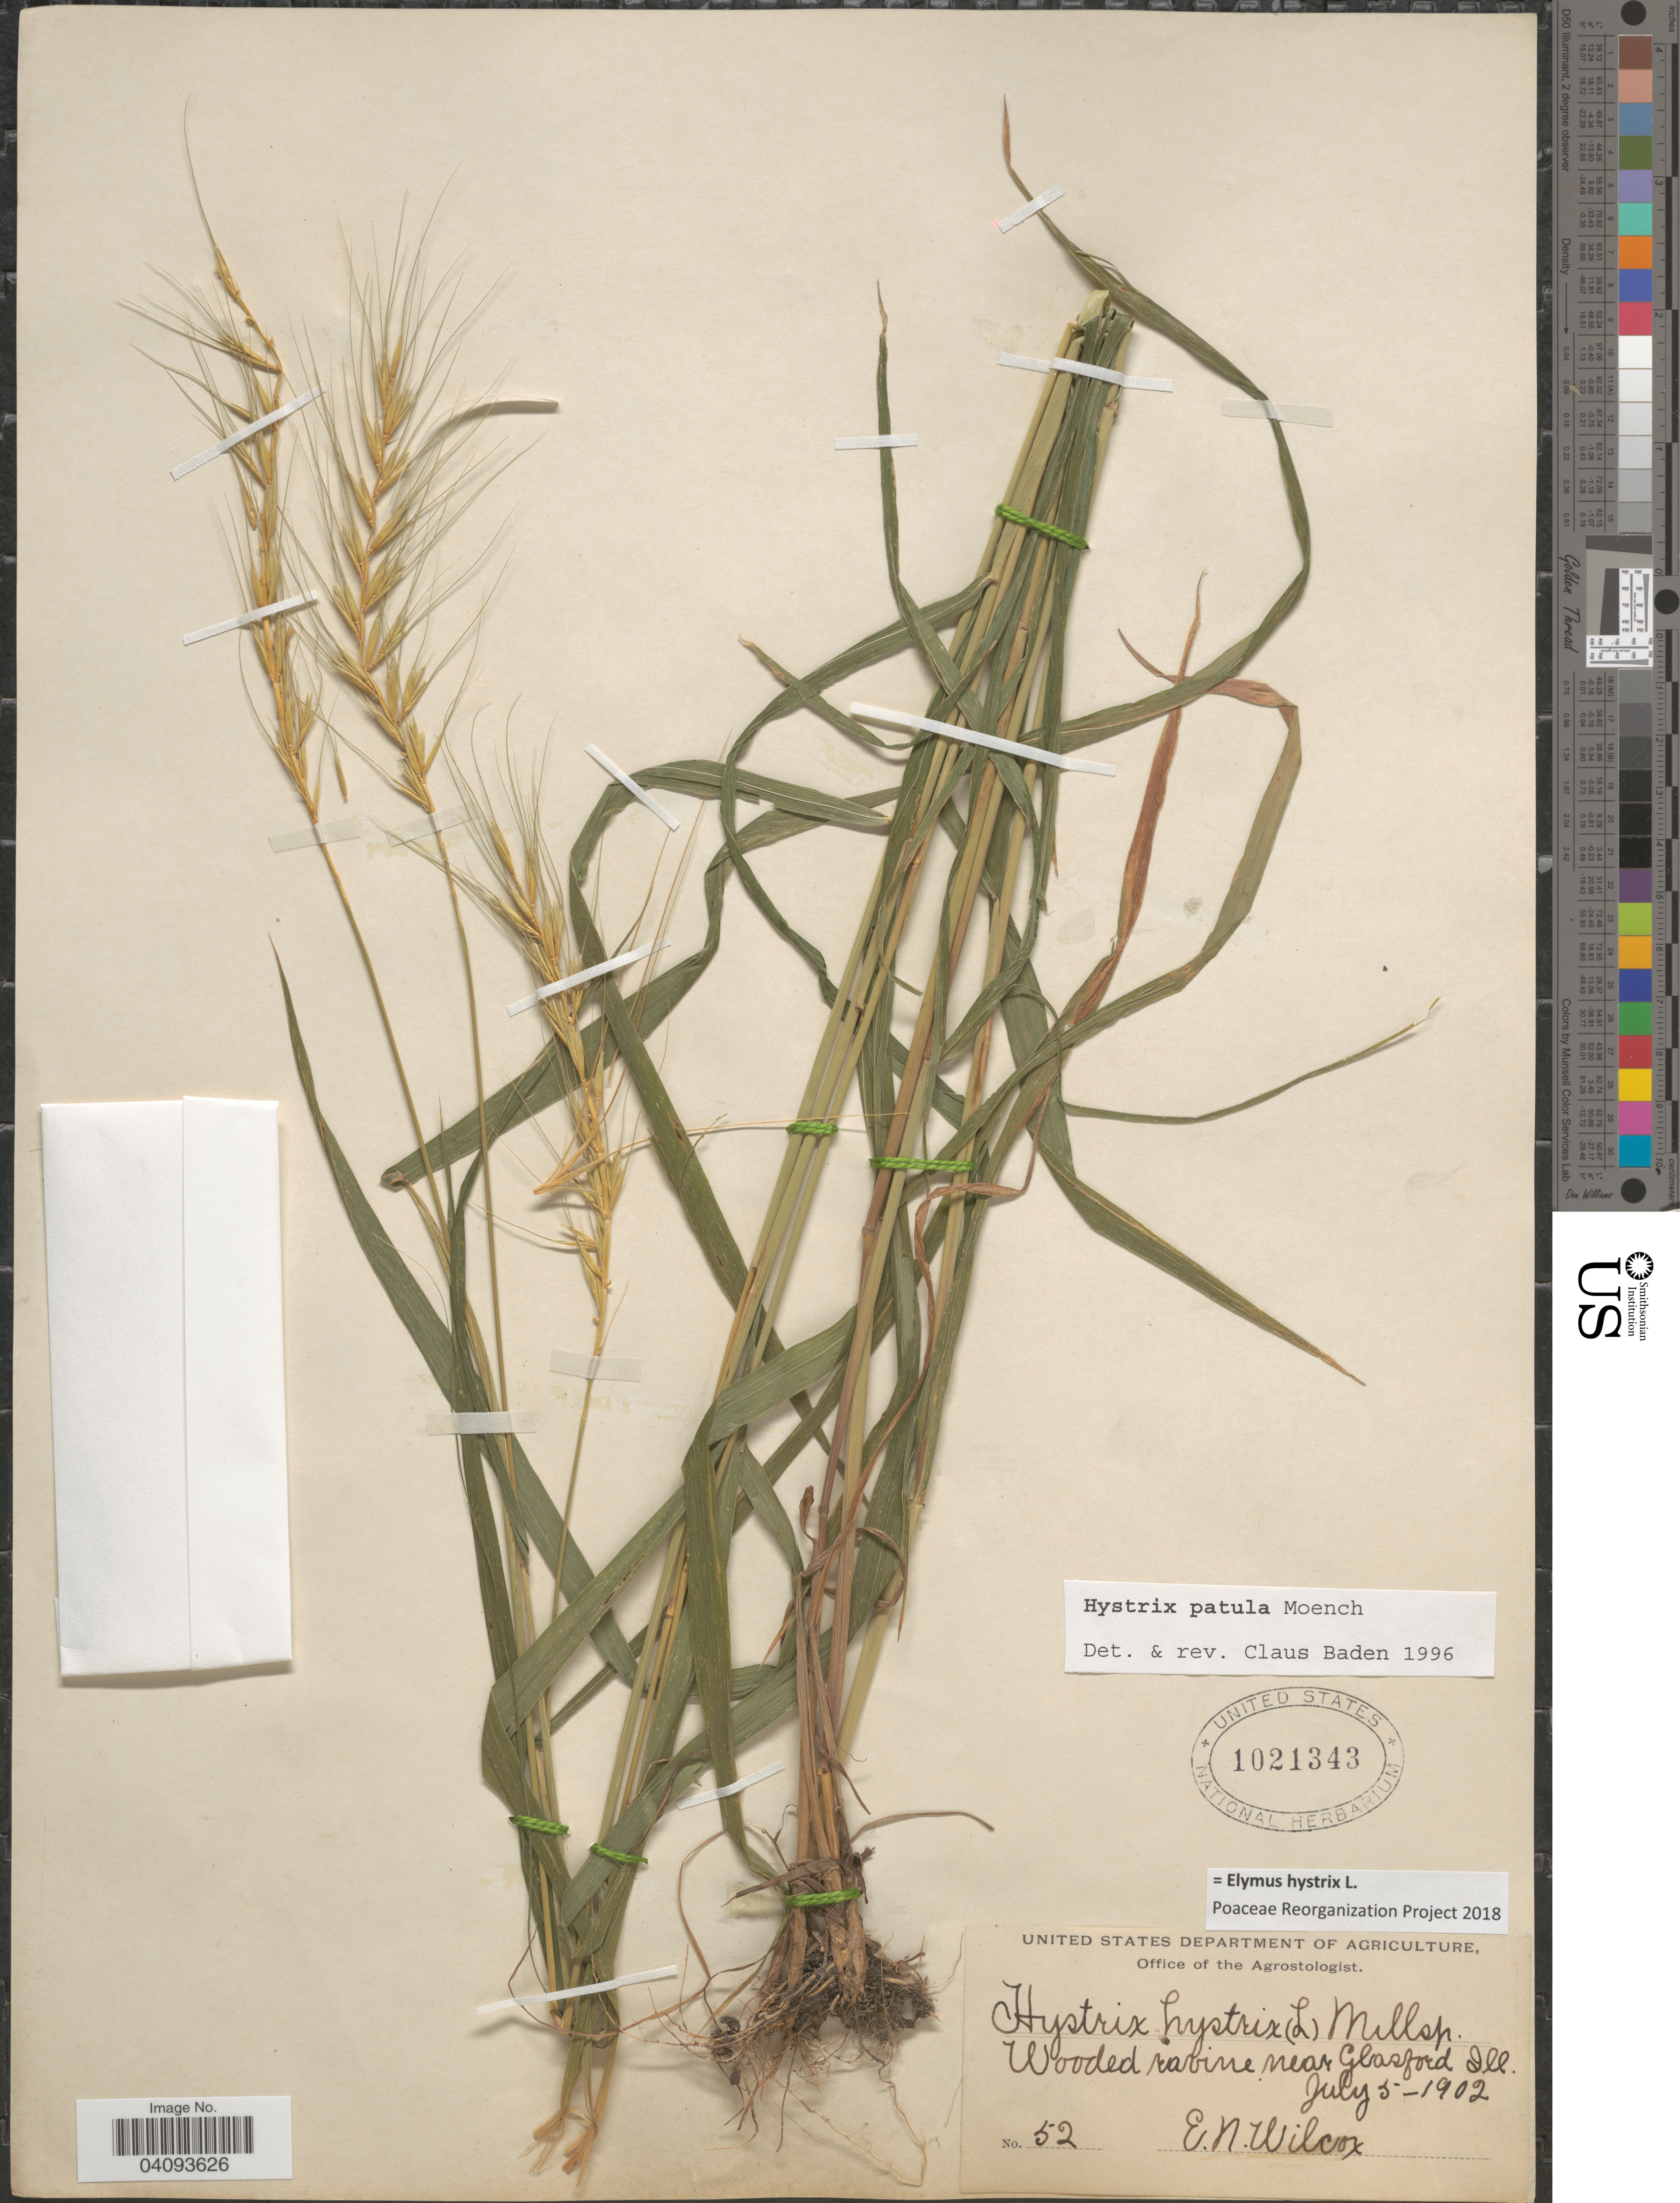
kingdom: Plantae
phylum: Tracheophyta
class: Liliopsida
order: Poales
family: Poaceae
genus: Elymus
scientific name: Elymus hystrix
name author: L.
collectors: E. Wilcox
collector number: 52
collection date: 1902-07-05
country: United States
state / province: Illinois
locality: Wooded ravine near Glasford.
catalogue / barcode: US 1021343